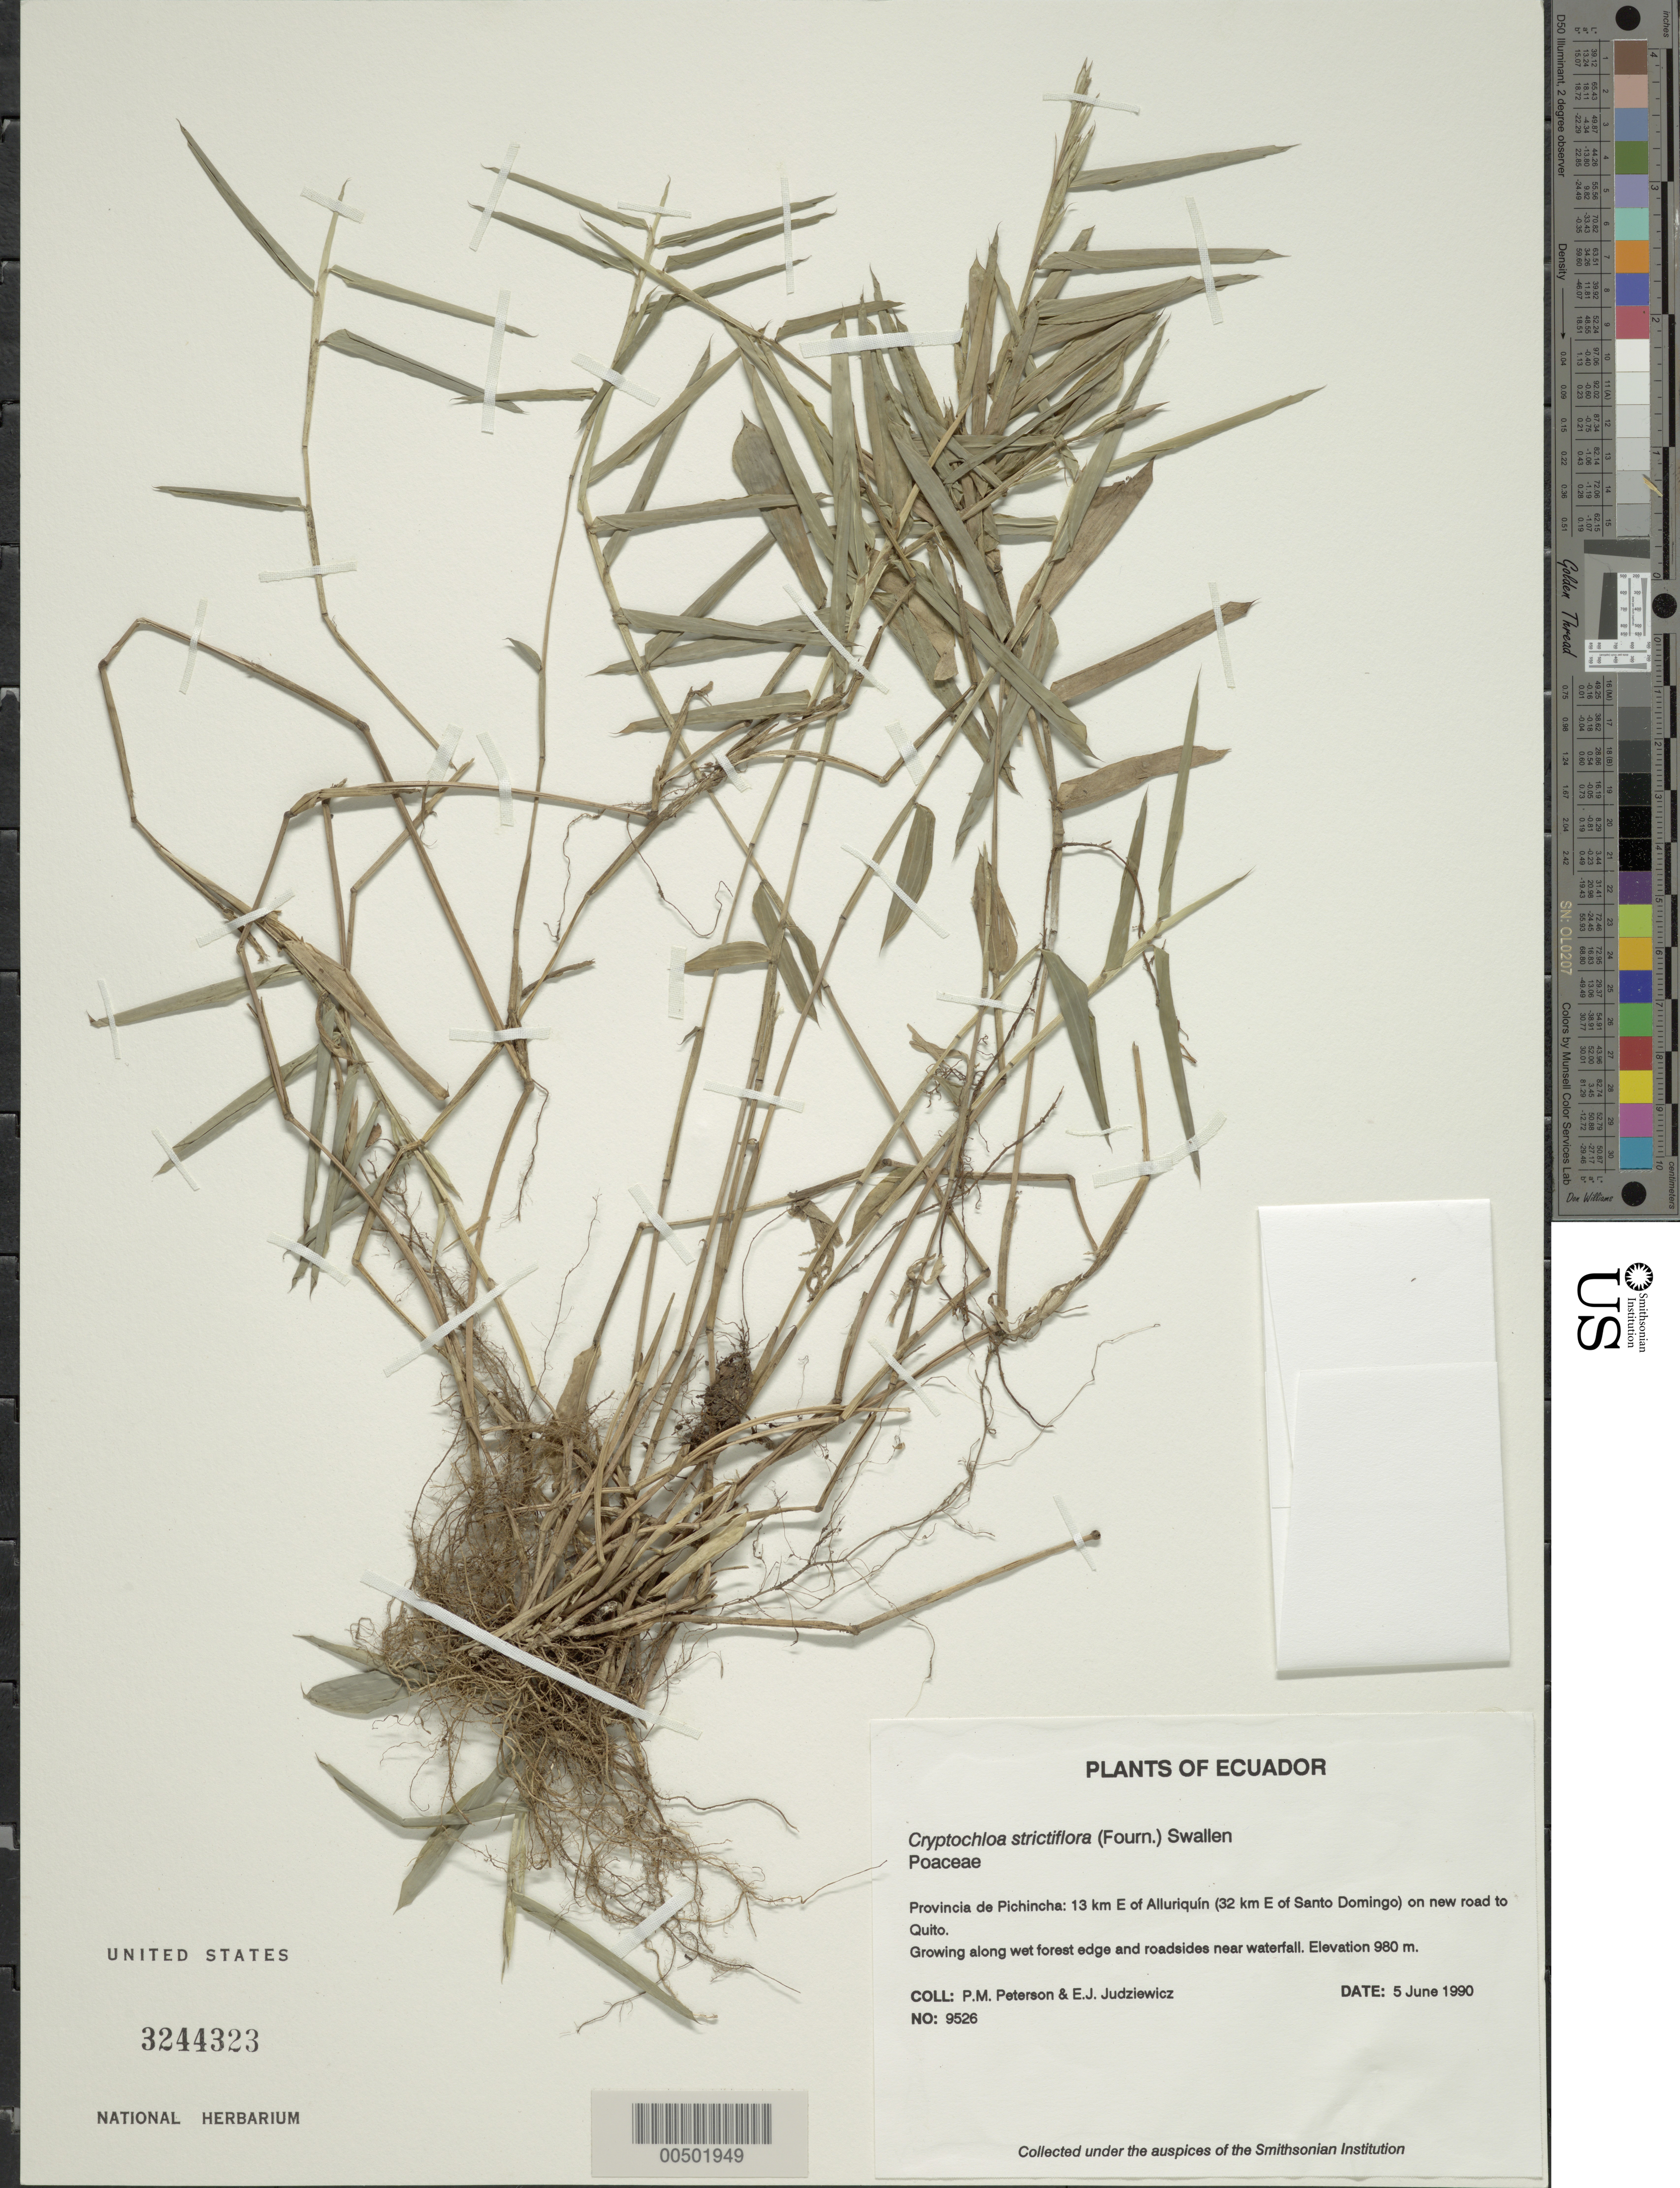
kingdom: Plantae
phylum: Tracheophyta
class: Liliopsida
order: Poales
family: Poaceae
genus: Cryptochloa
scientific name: Cryptochloa strictiflora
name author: (E. Fourn.) Swallen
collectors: P. M. Peterson & E. J. Judziewicz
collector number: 09526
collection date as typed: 05 Jun 1990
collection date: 1990-06-05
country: Ecuador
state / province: Pichincha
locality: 13 km E of Alluriquín (32 km E of Santo Domingo) on new road to Quito.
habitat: Growing along wet forest edge and roadsides near waterfall.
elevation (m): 980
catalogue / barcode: US 3244323